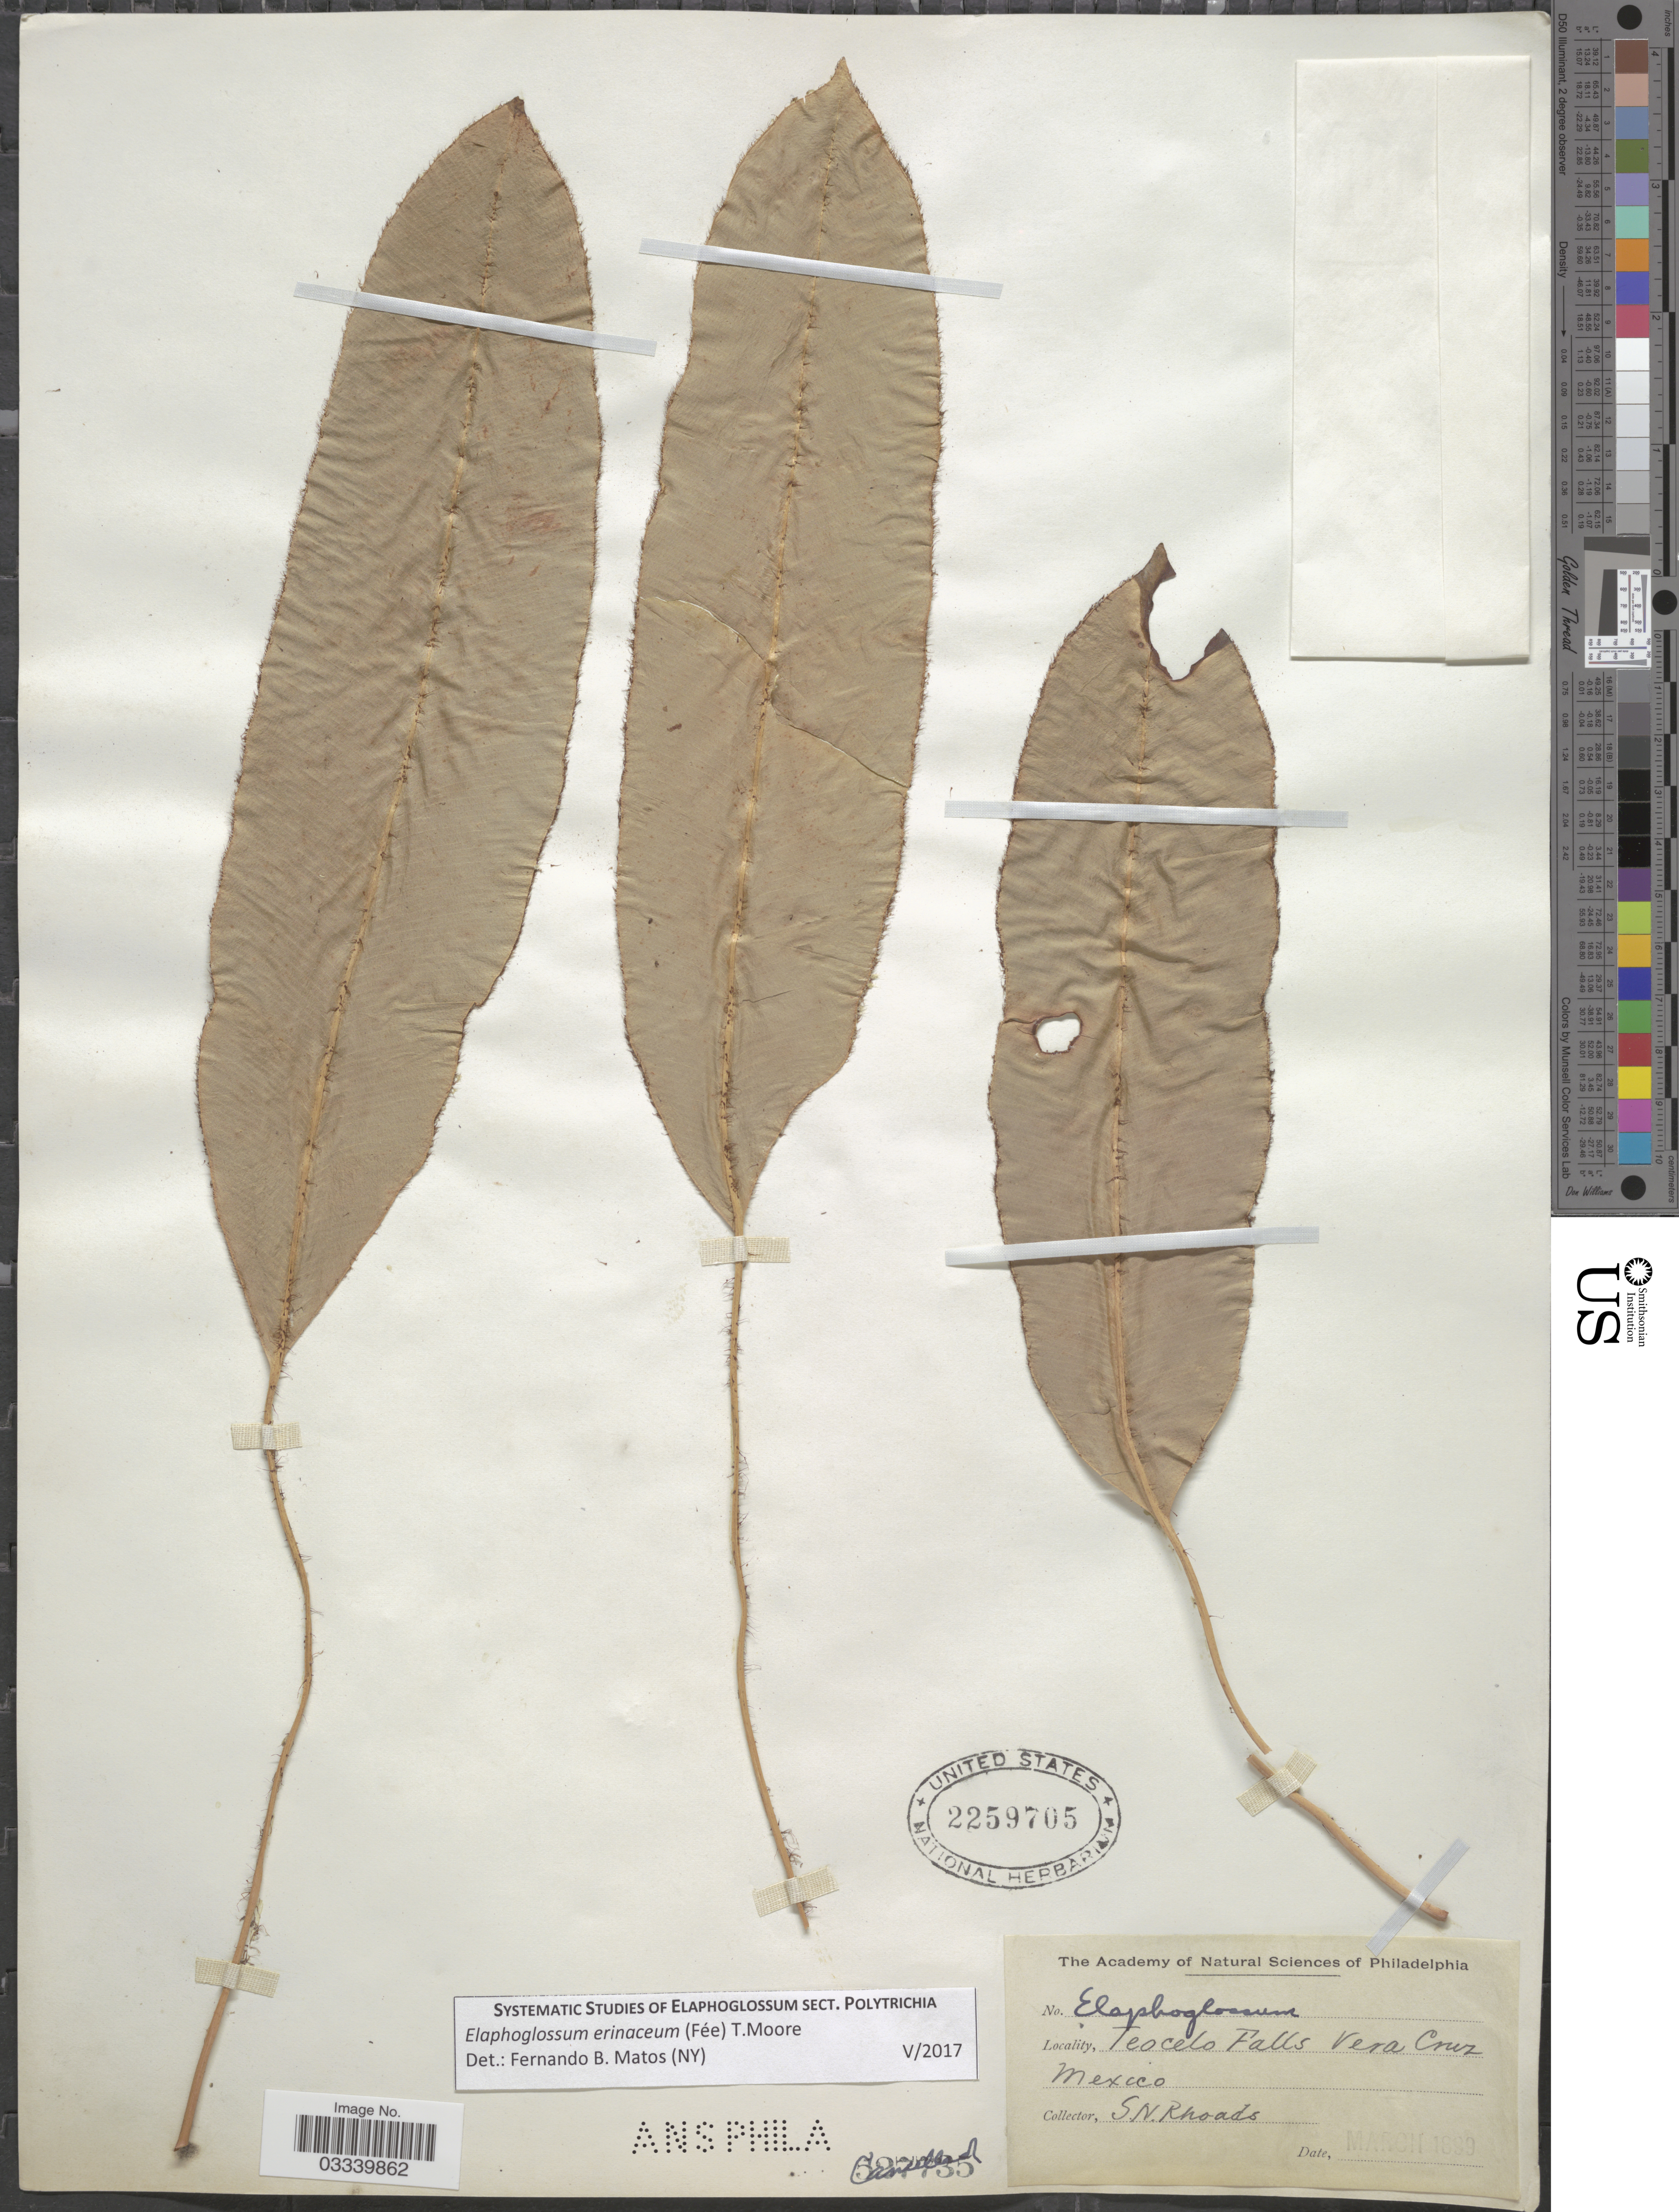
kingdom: Plantae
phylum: Tracheophyta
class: Polypodiopsida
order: Polypodiales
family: Dryopteridaceae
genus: Elaphoglossum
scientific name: Elaphoglossum erinaceum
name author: (Fée) T. Moore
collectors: S. Rhoads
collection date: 1899-03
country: Mexico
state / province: Veracruz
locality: Teocelo Falls Vera Cruz.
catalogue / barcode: US 2259705